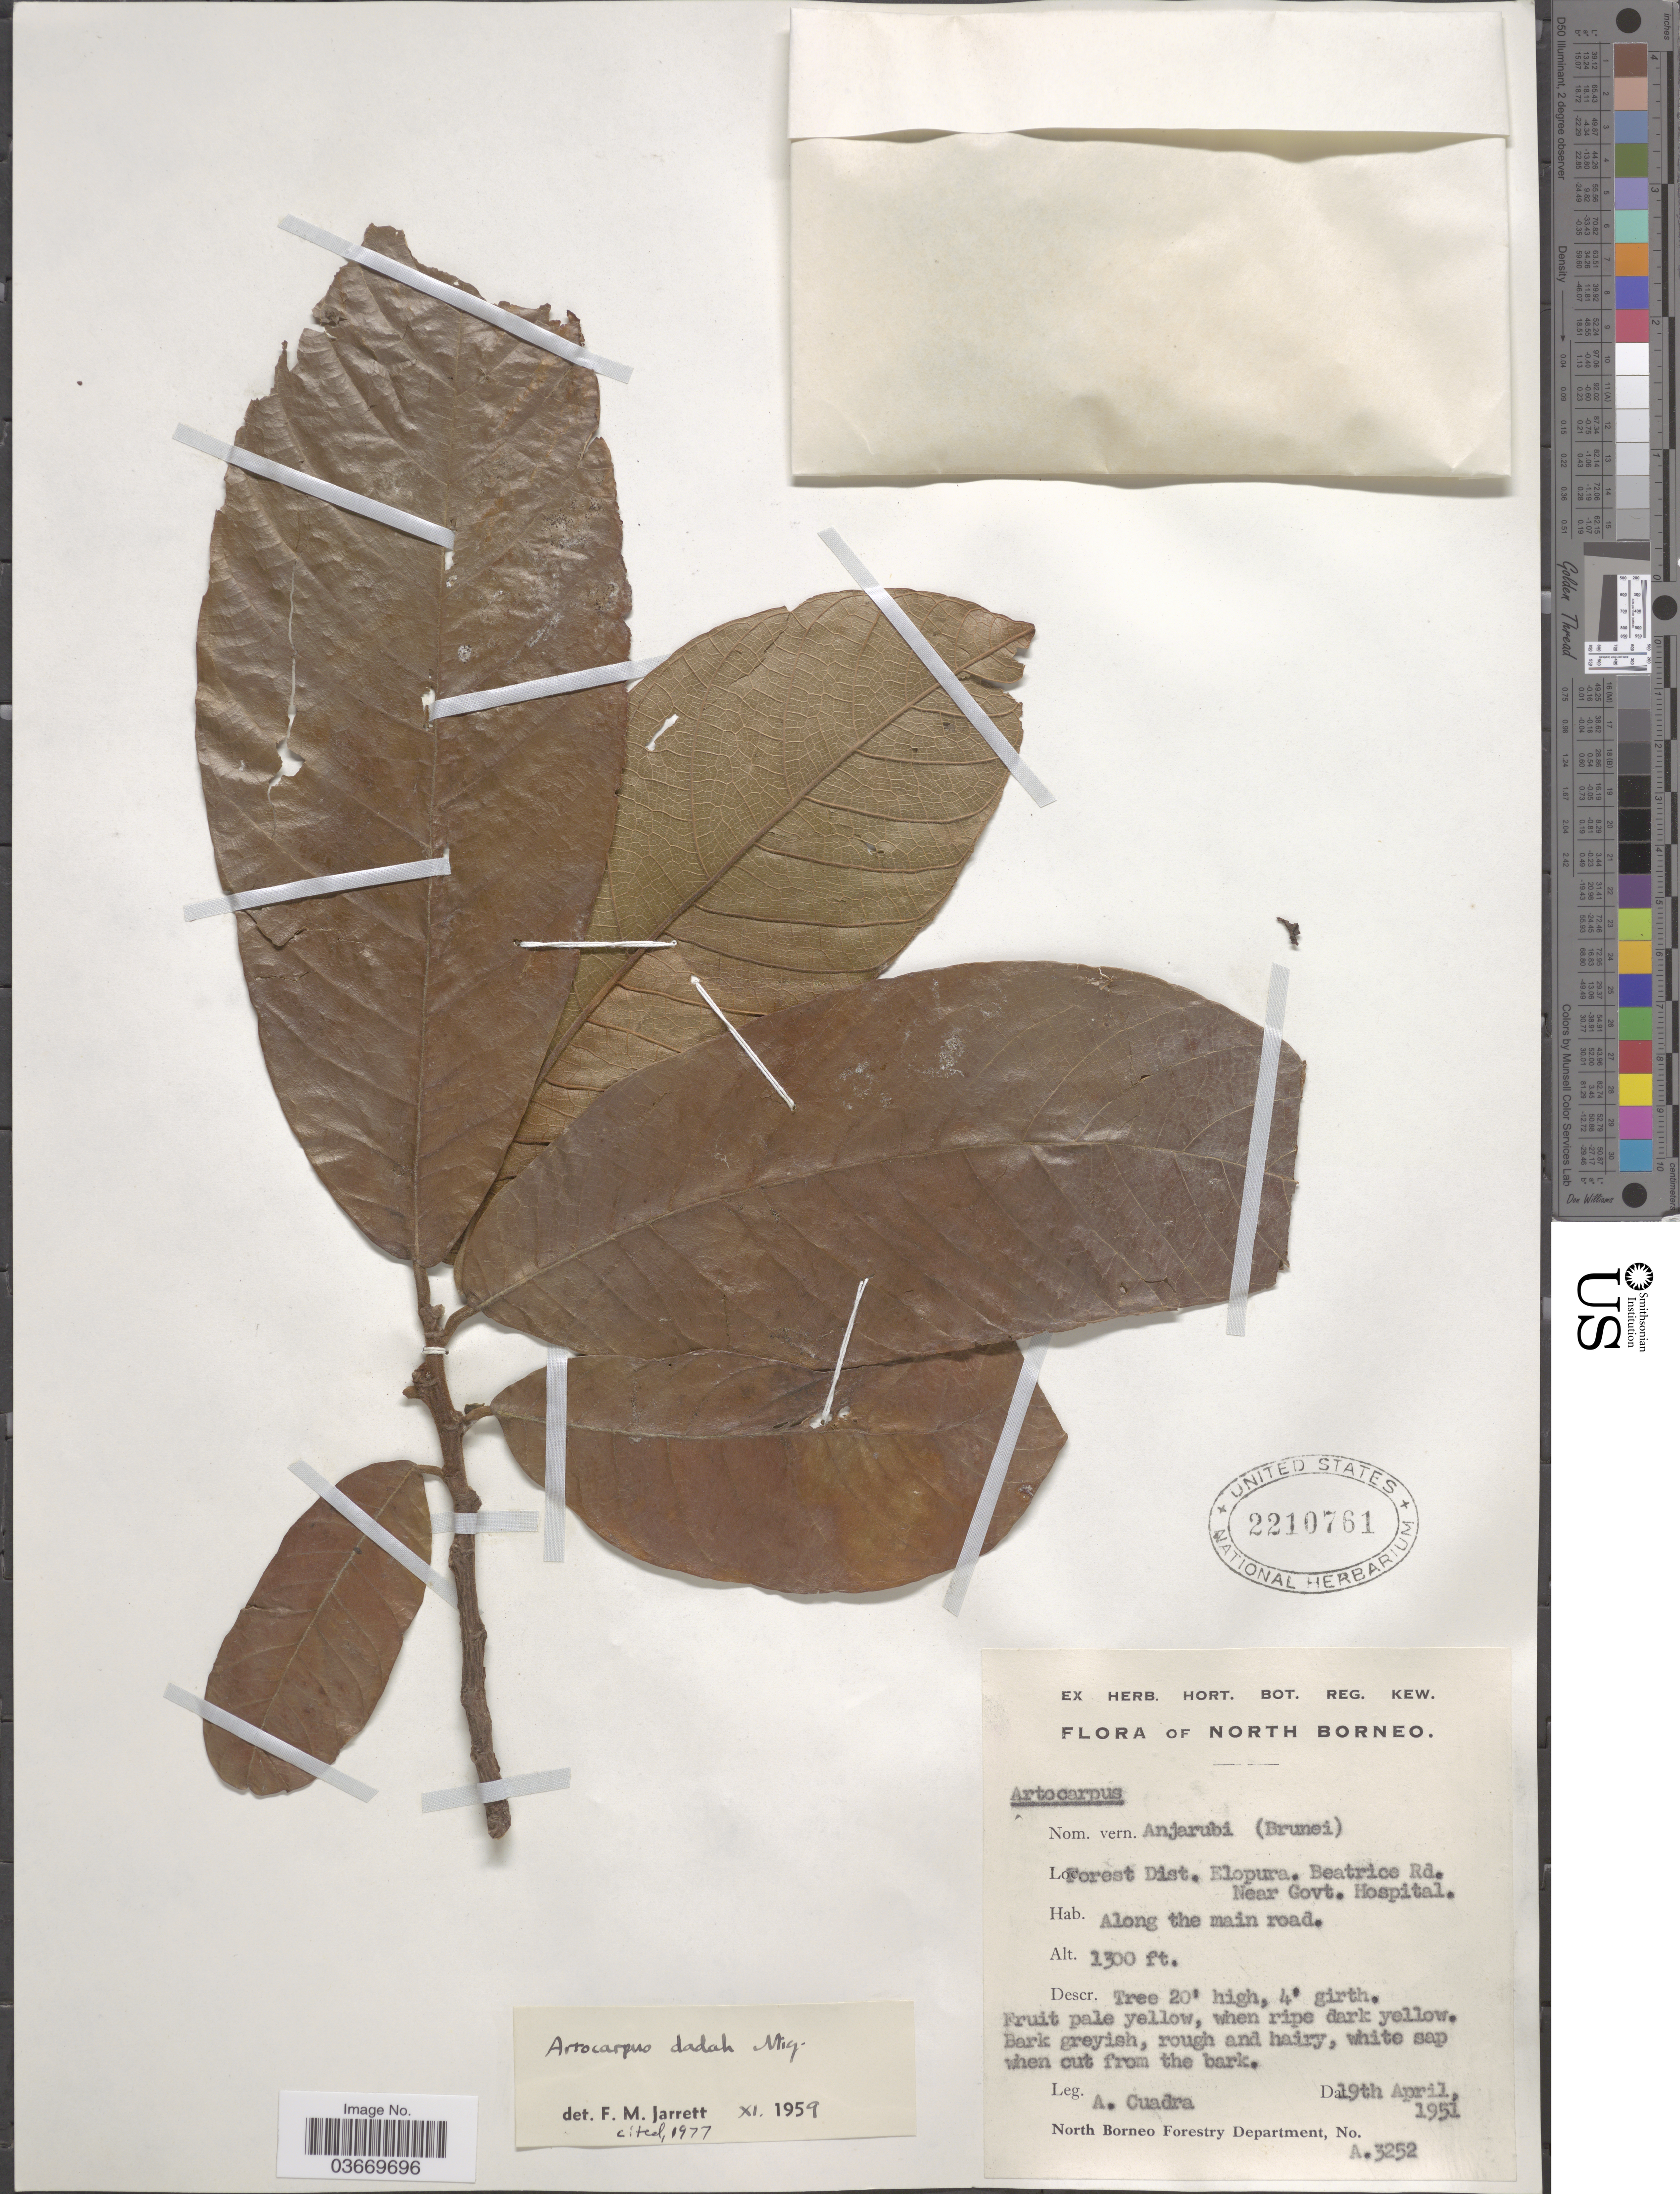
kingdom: Plantae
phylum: Tracheophyta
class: Magnoliopsida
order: Rosales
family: Moraceae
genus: Artocarpus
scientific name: Artocarpus dadah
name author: Miq.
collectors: A. Cuadra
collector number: A3252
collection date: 1951-04-19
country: Malaysia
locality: North Borneo. Forest Dist. Elopura. Beatrice Rd. Near Govt. Hospital.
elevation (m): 396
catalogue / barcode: US 2210761